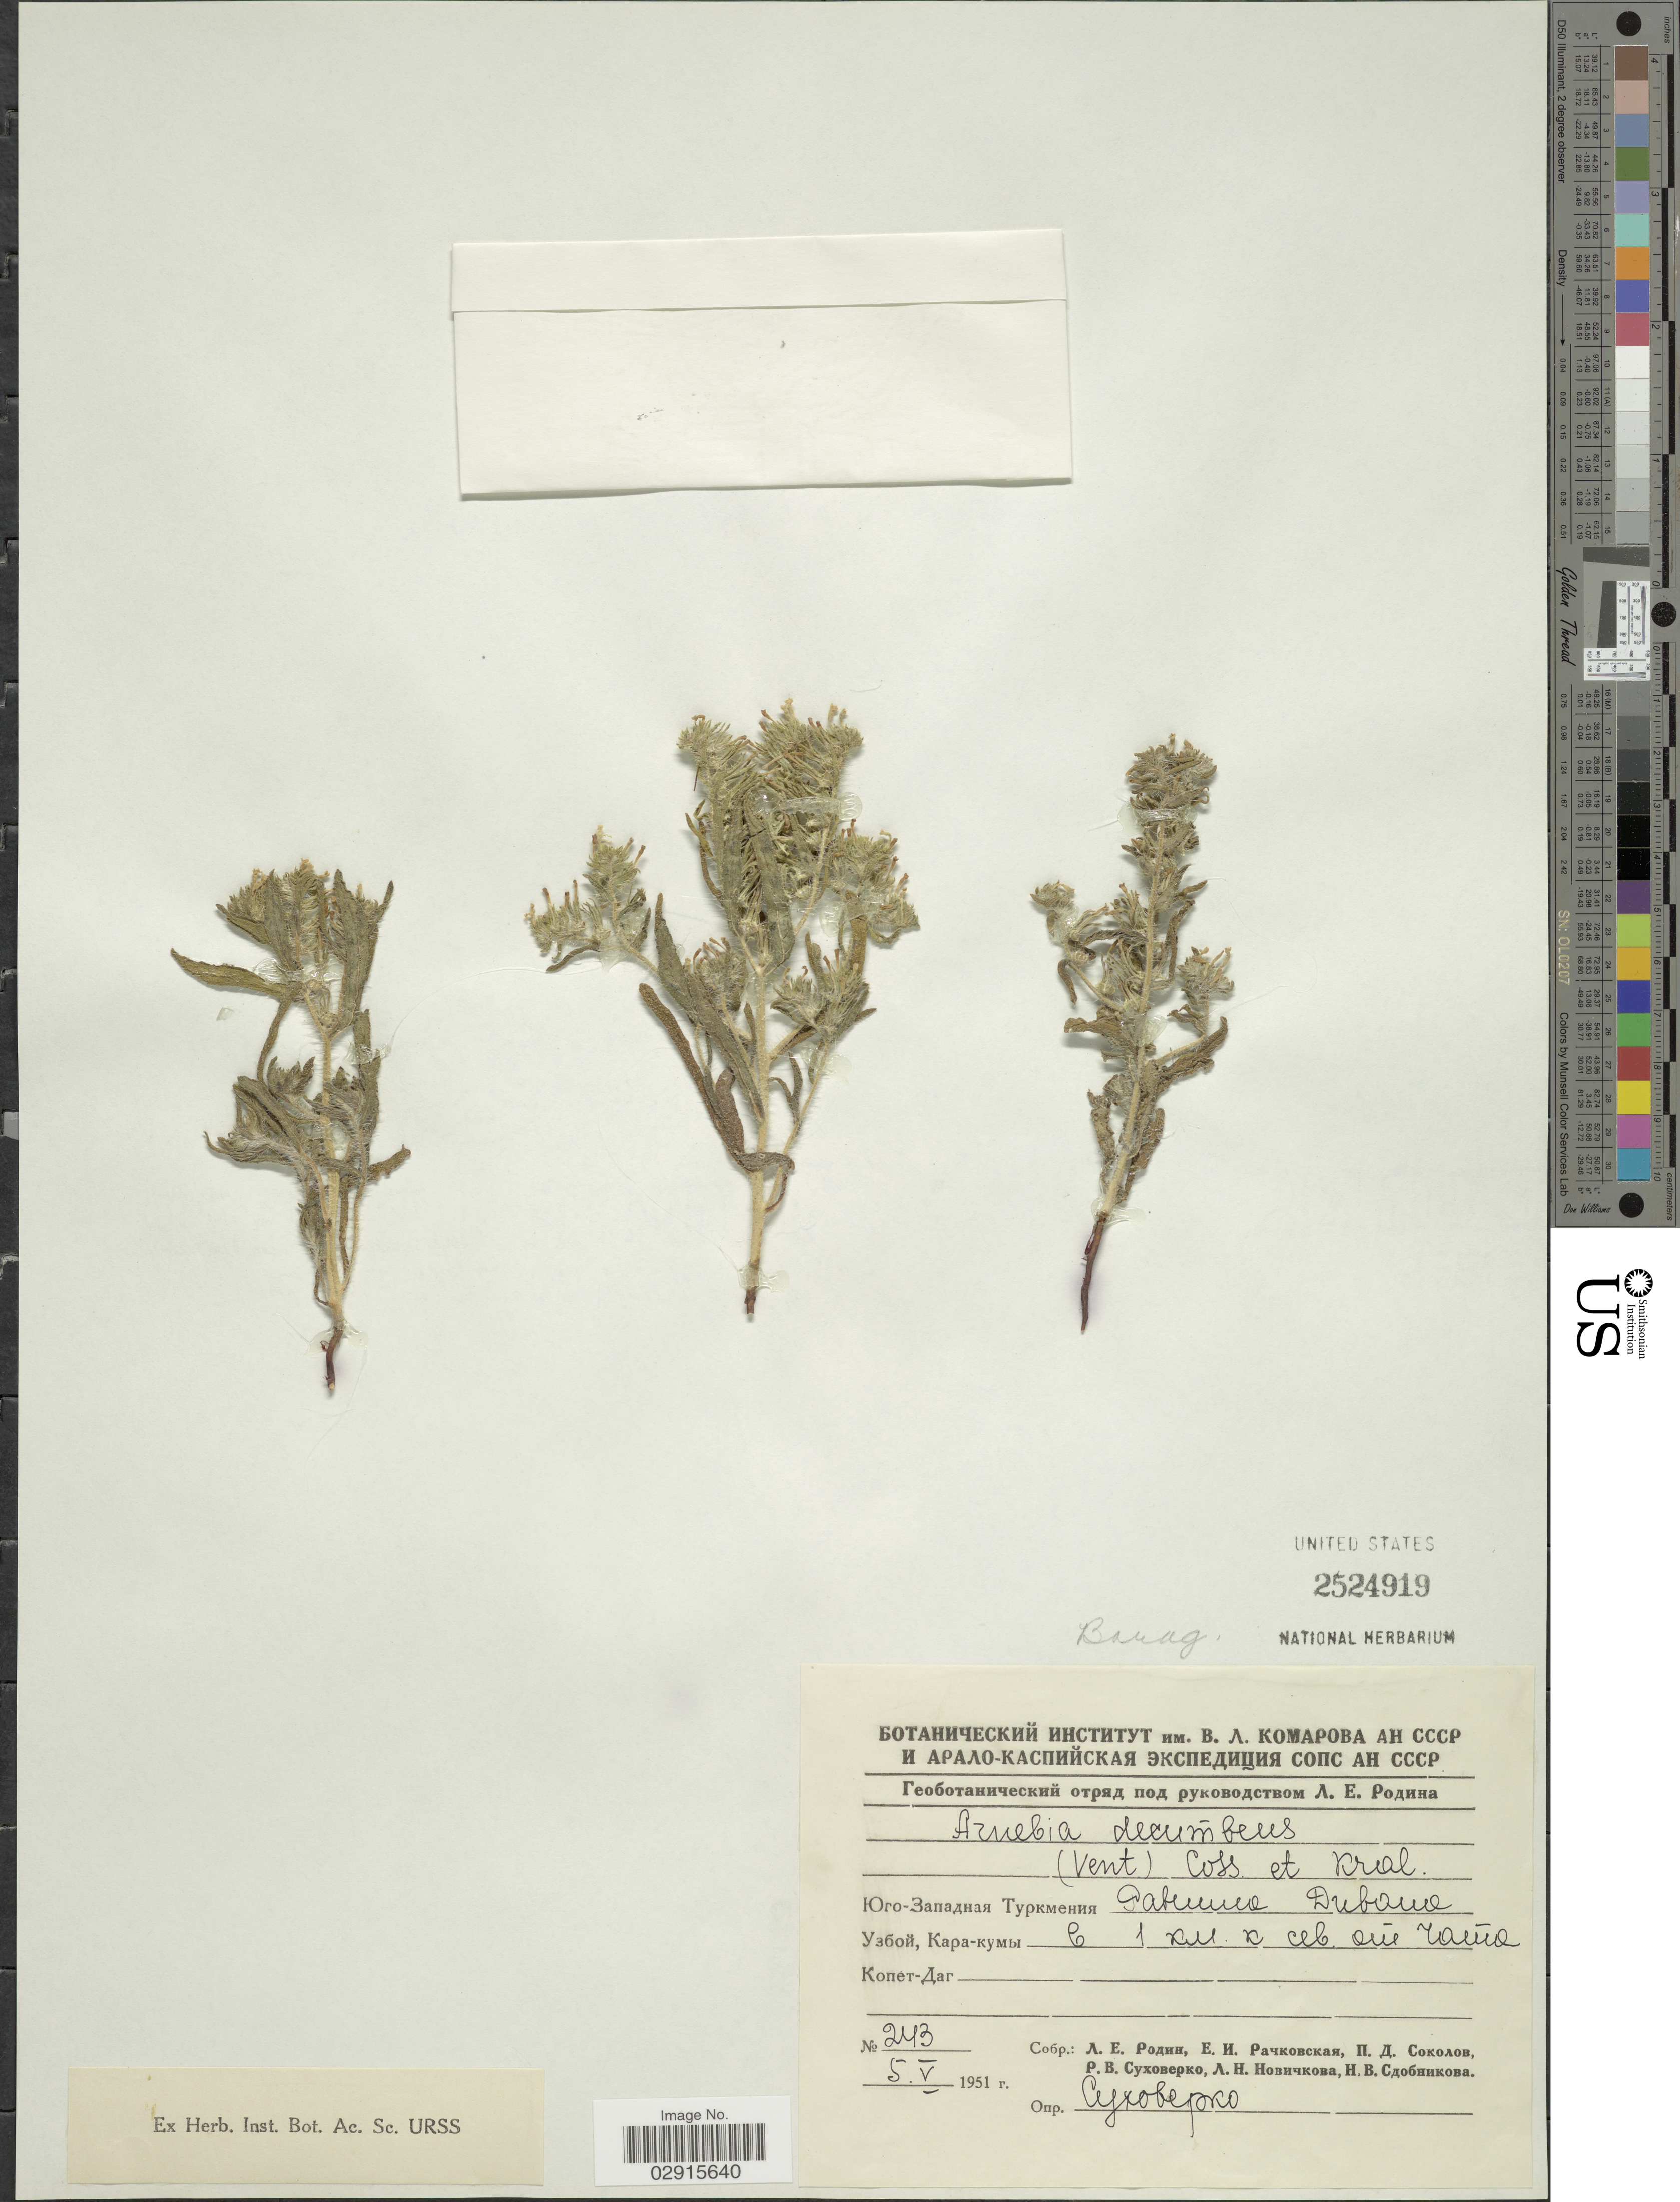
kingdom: Plantae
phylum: Tracheophyta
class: Magnoliopsida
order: Boraginales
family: Boraginaceae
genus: Arnebia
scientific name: Arnebia decumbens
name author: (Vent.) Coss. & Kralik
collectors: L. Rodin, E. Rachkovskaya, P. Sokolov, R. Sykhoverko & et al.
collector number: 243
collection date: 1951-05-05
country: Turkmenistan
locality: Karakum Desert, Uzboy, 1 km N of Chasha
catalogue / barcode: US 2524919